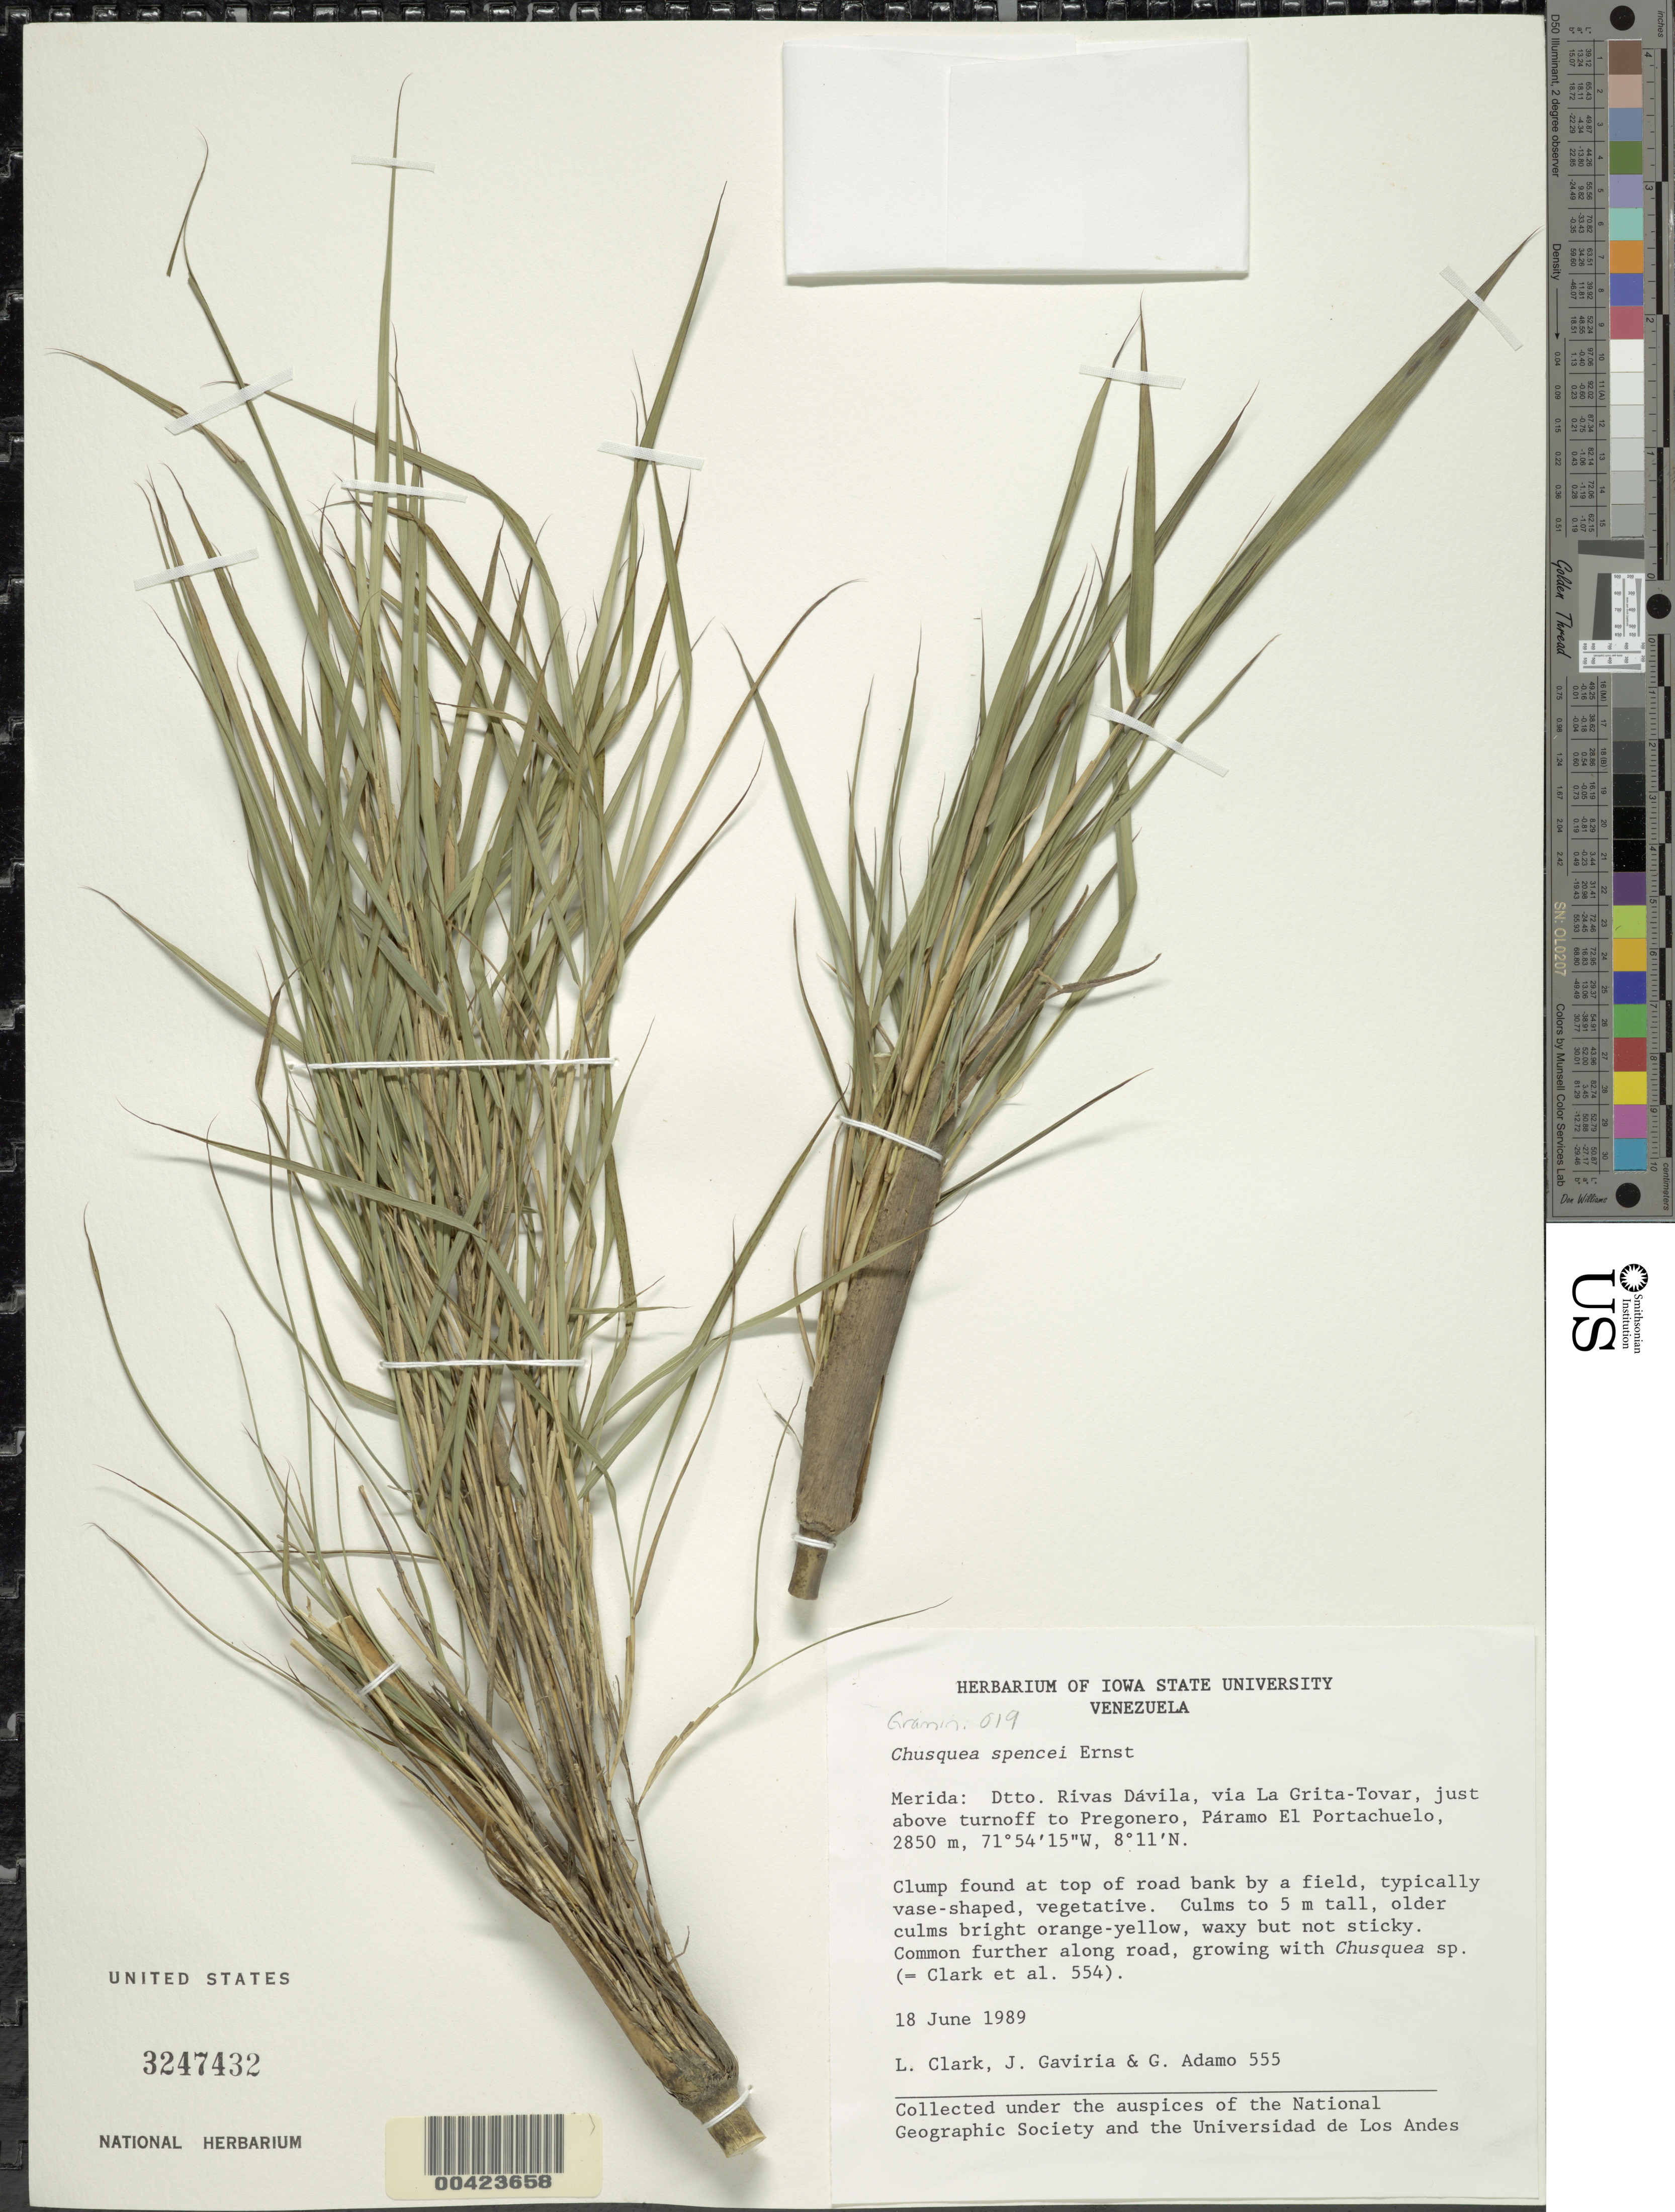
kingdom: Plantae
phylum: Tracheophyta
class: Liliopsida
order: Poales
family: Poaceae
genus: Chusquea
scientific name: Chusquea spencei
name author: Ernst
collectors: L. G. Clark, J. Gaviria & G. Adamo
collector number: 555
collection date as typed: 18 Jun 1989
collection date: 1989-06-18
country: Venezuela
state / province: Mérida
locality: Pregonero, above turn off to; via la grita-tovar; paramo el portacheulo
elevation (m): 2850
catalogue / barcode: US 3247432